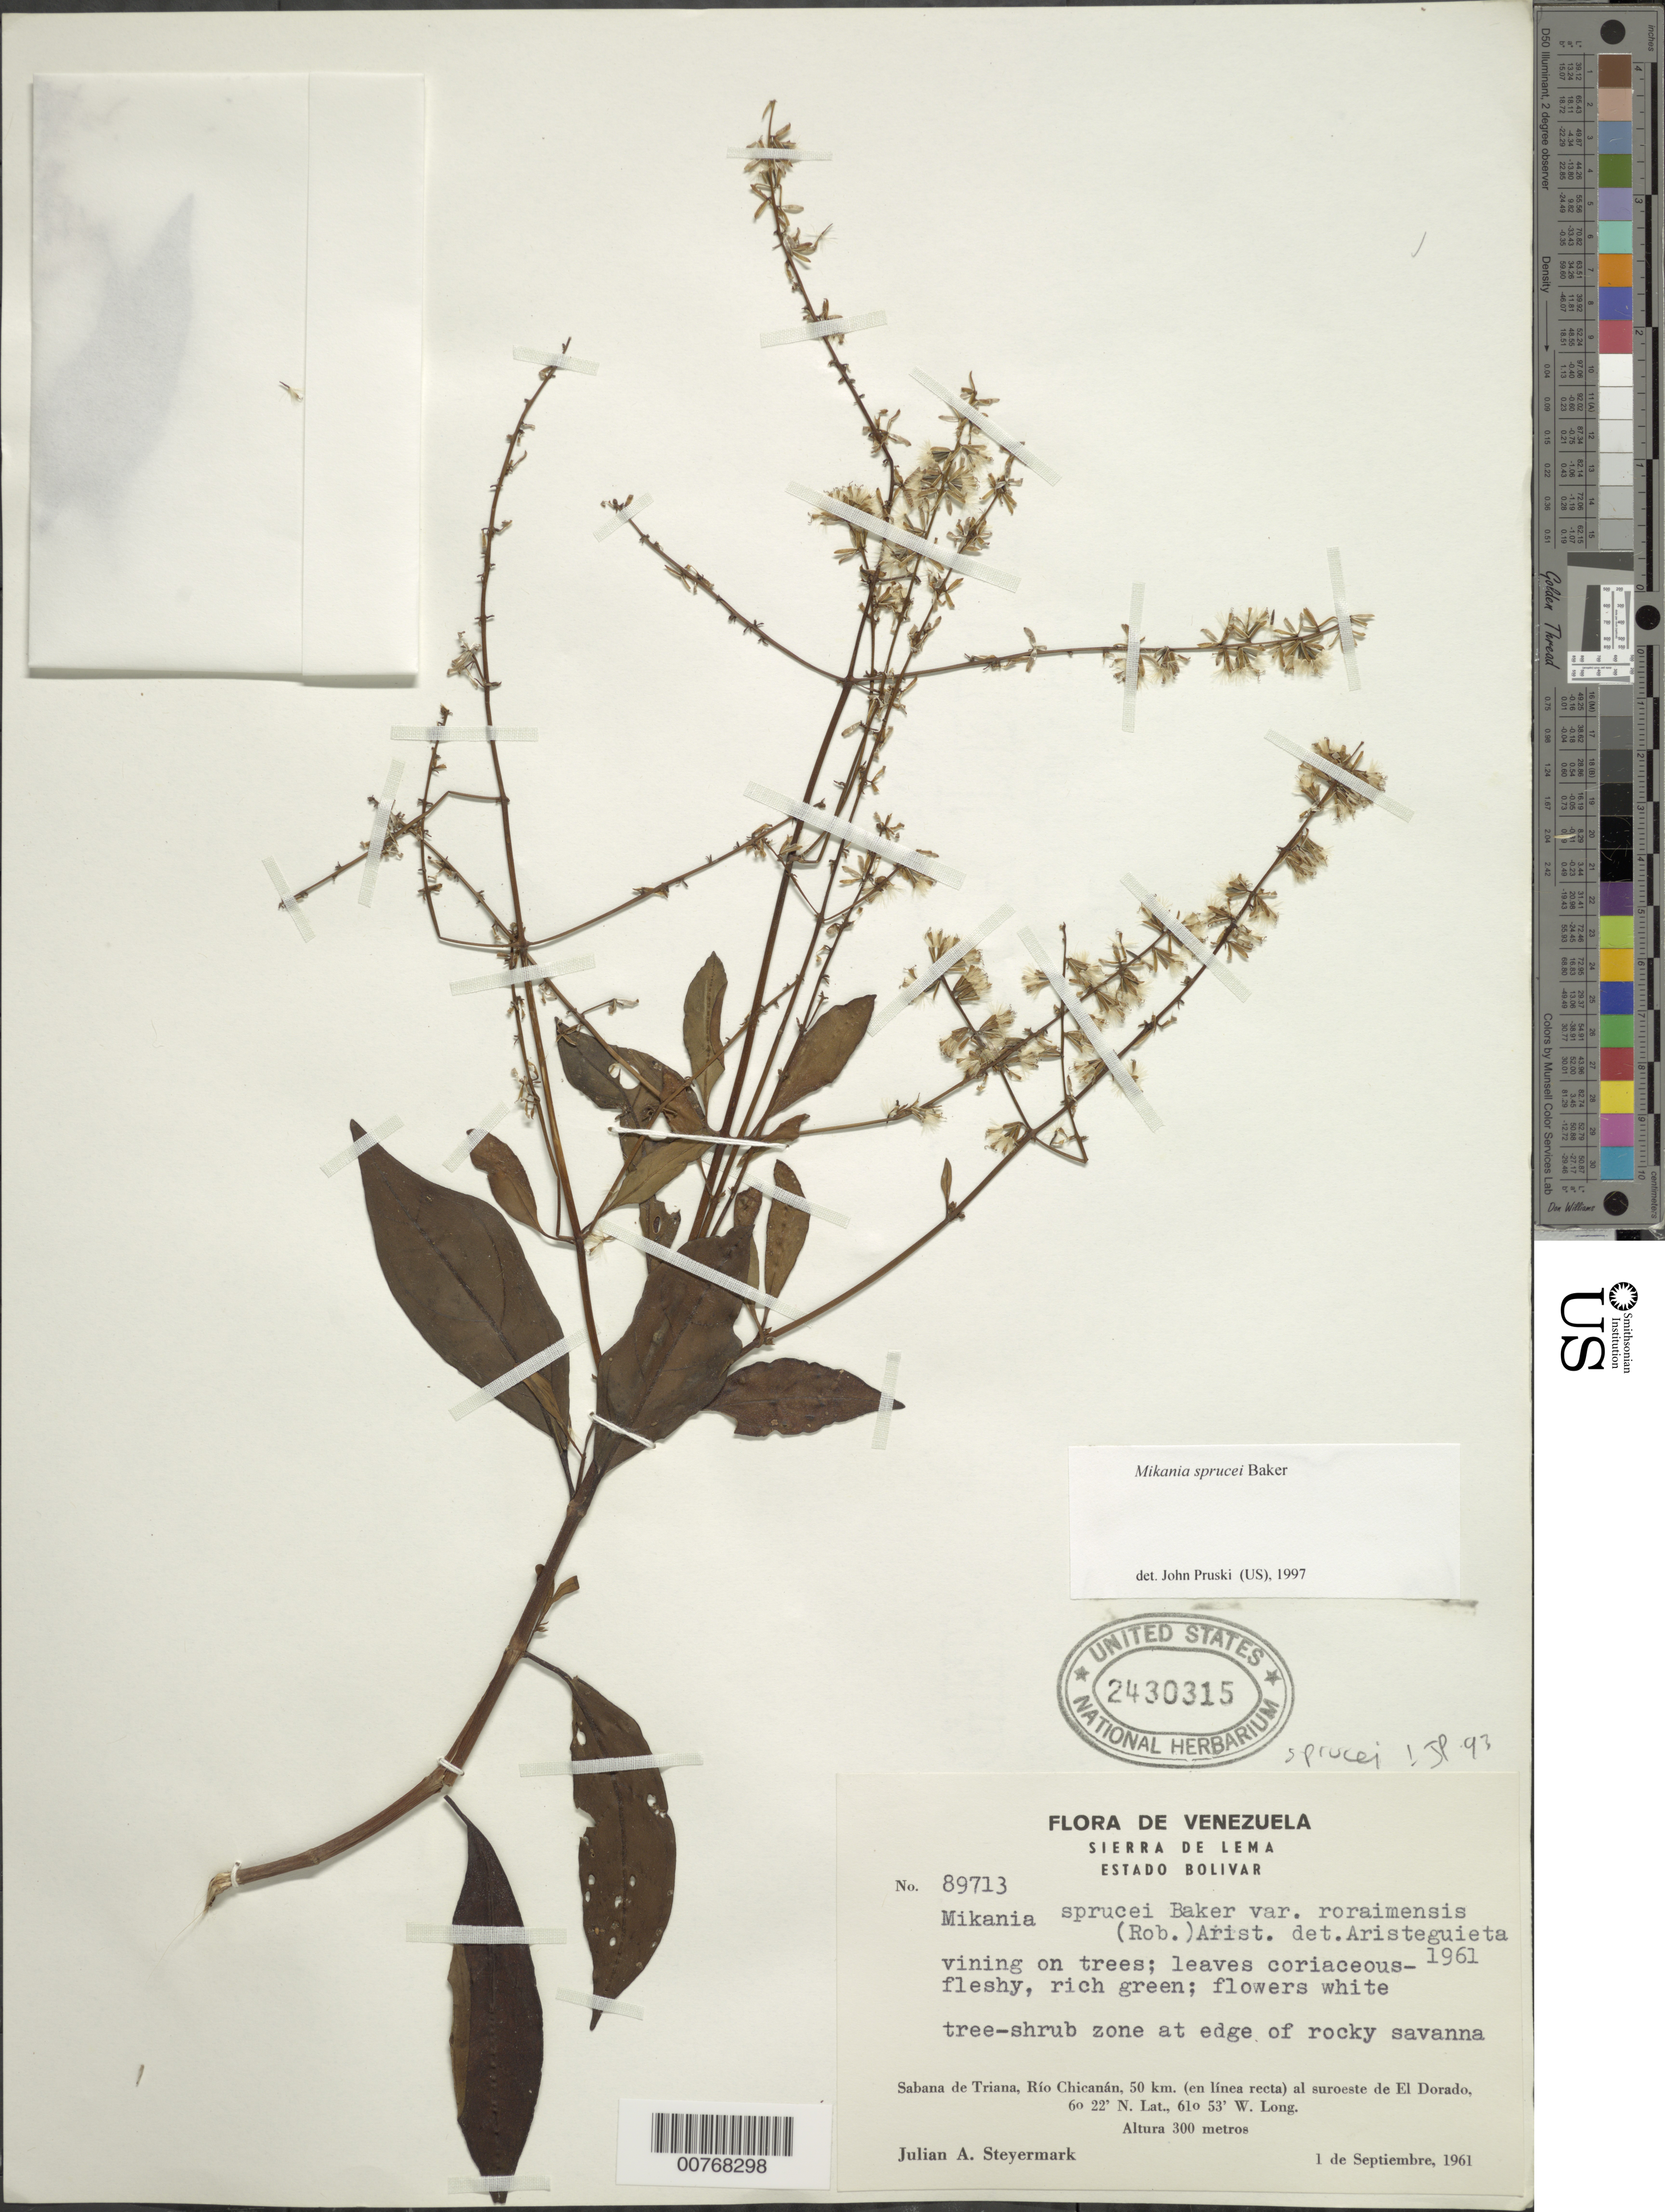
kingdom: Plantae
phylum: Tracheophyta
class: Magnoliopsida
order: Asterales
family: Asteraceae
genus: Mikania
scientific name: Mikania sprucei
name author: Baker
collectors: J. Steyermark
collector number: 89713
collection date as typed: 1-Sep-61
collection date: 1961-09-01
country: Venezuela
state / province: Bolívar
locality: Sabana de Triana, Río Chicanán, 50 km (in línea recta) al SW de El Dorado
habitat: Vining on trees in tree-shrub zone at edge of rocky savanna.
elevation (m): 300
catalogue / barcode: US 2430315